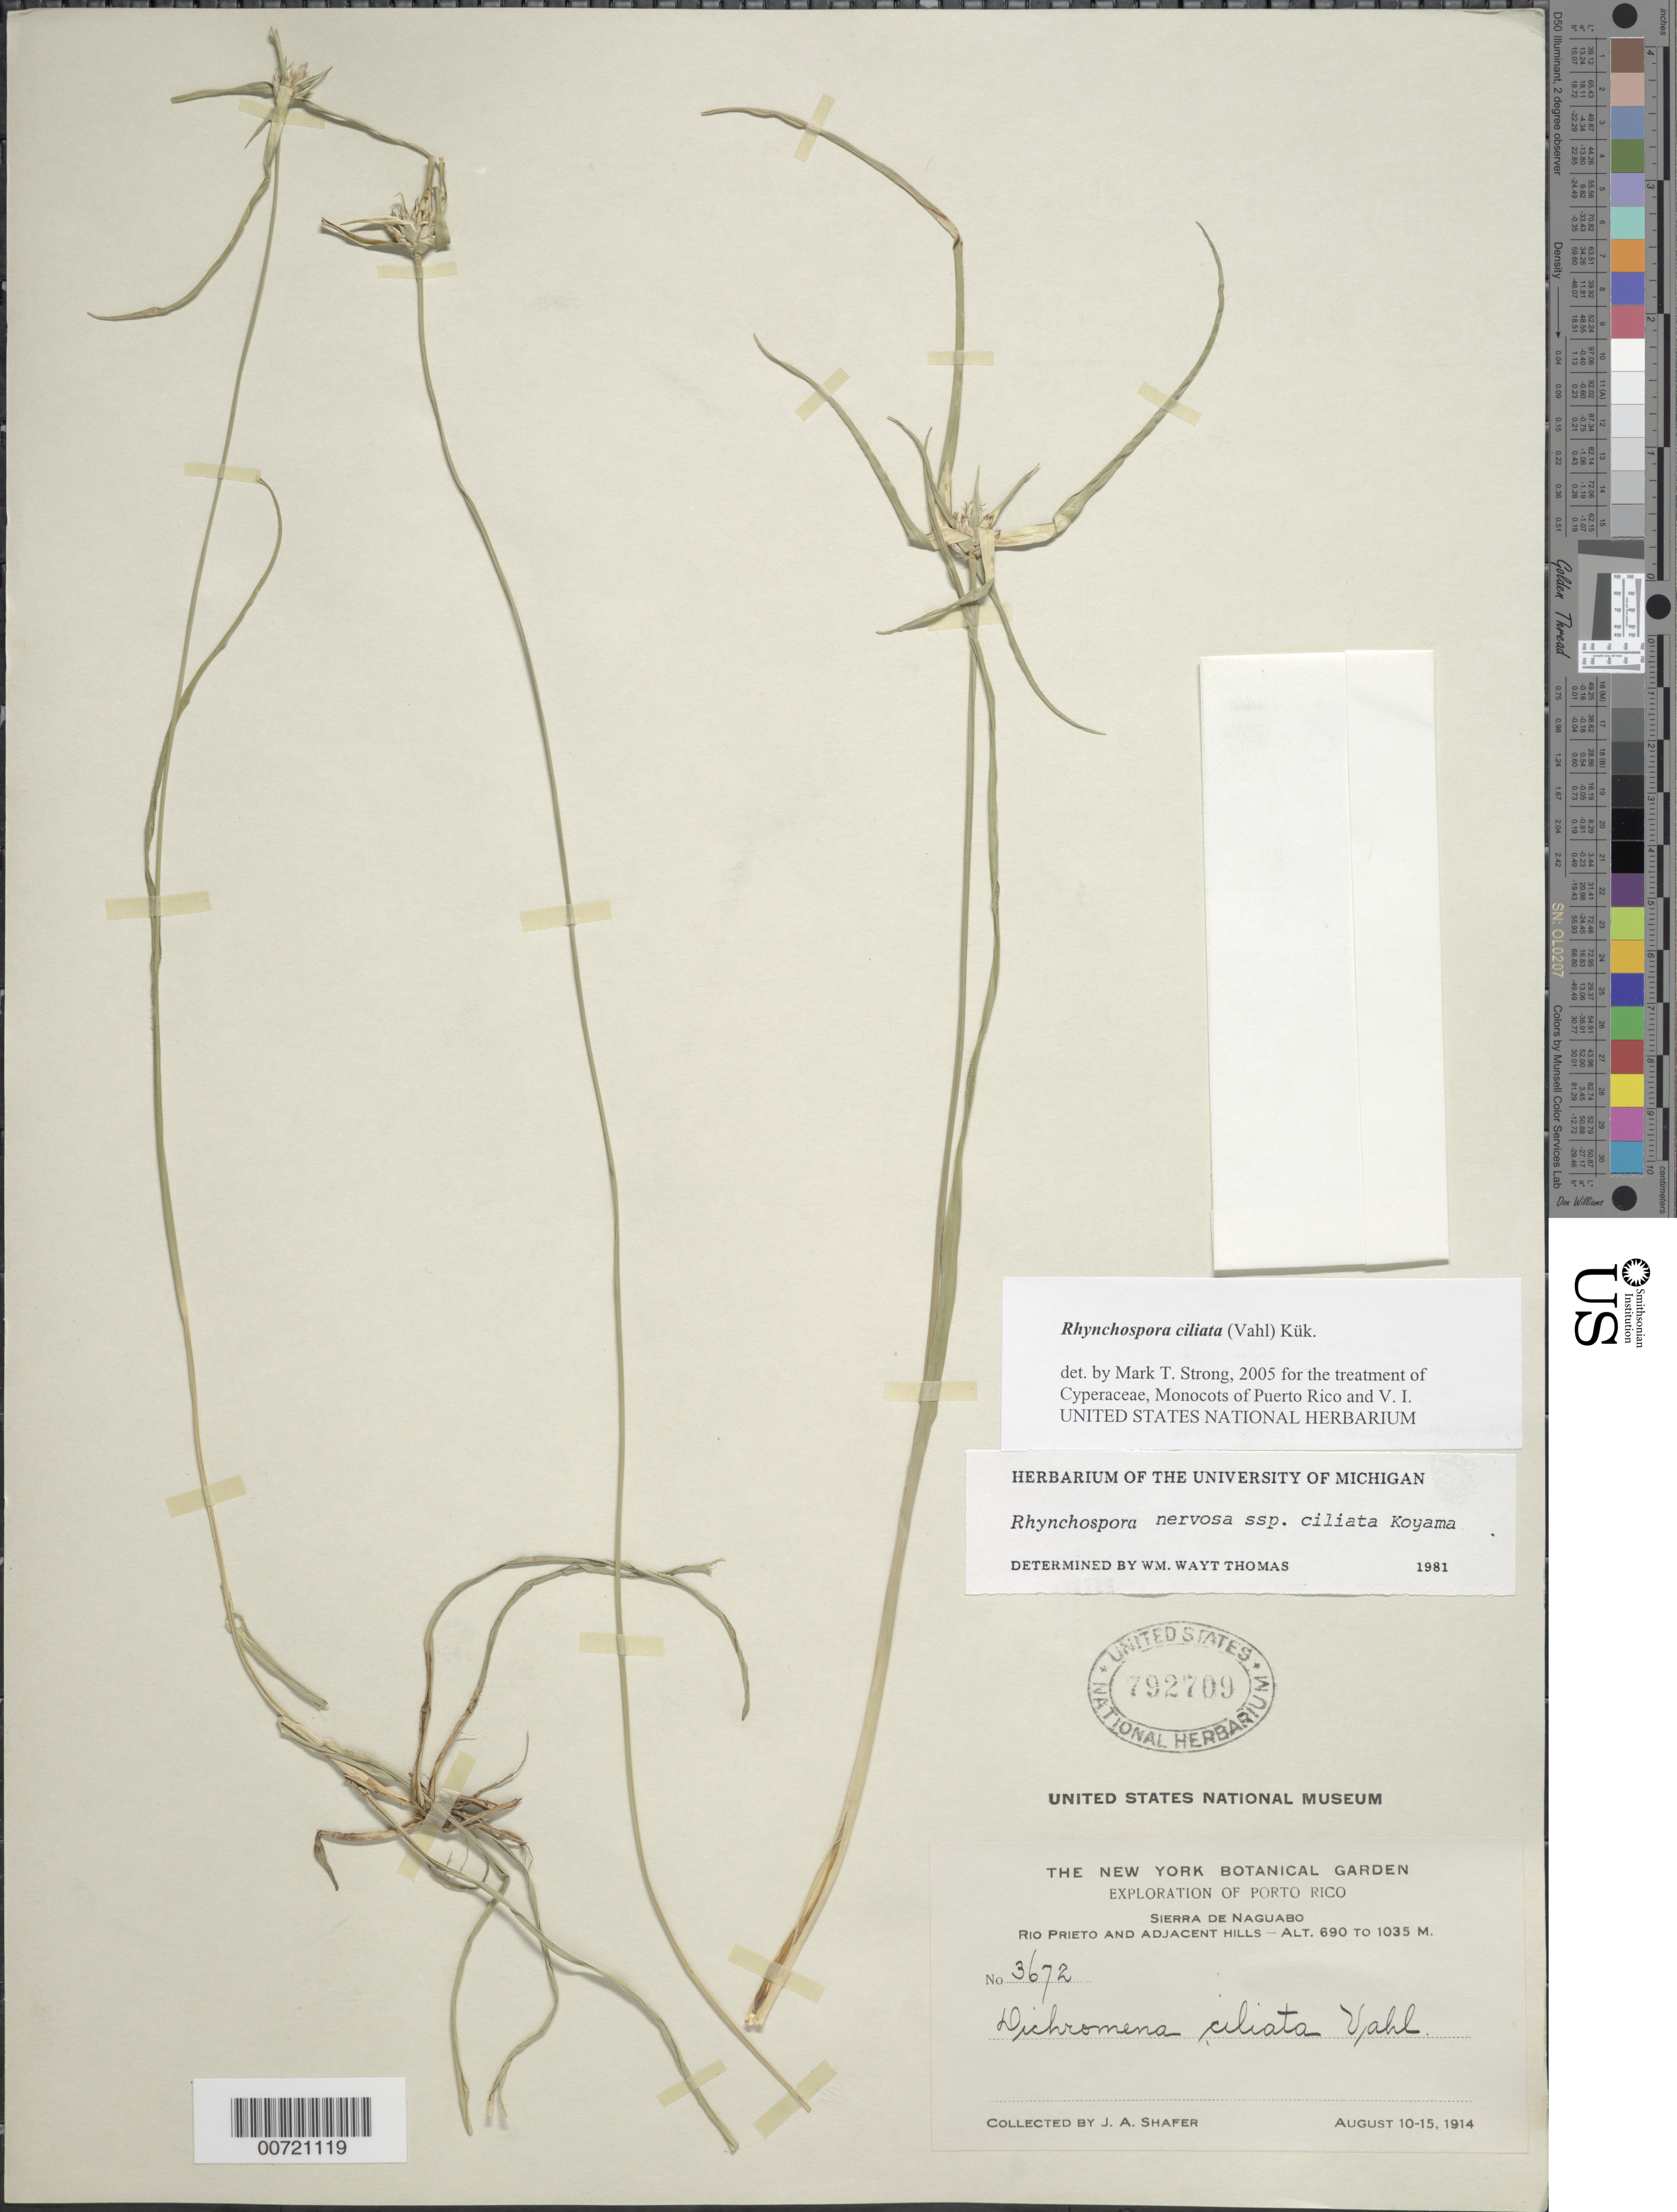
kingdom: Plantae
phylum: Tracheophyta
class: Liliopsida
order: Poales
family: Cyperaceae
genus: Rhynchospora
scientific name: Rhynchospora ciliata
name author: (G. Mey.) Kük.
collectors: J. A. Shafer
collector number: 3672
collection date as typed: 10 Aug 1914 to 15 Aug 1914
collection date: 1914-08-10/1914-08-15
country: Puerto Rico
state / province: Naguabo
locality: Sierra de Naguabo, Rio Prieto and adjacent hills.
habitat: Moist hillsides.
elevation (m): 762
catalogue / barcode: US 792709